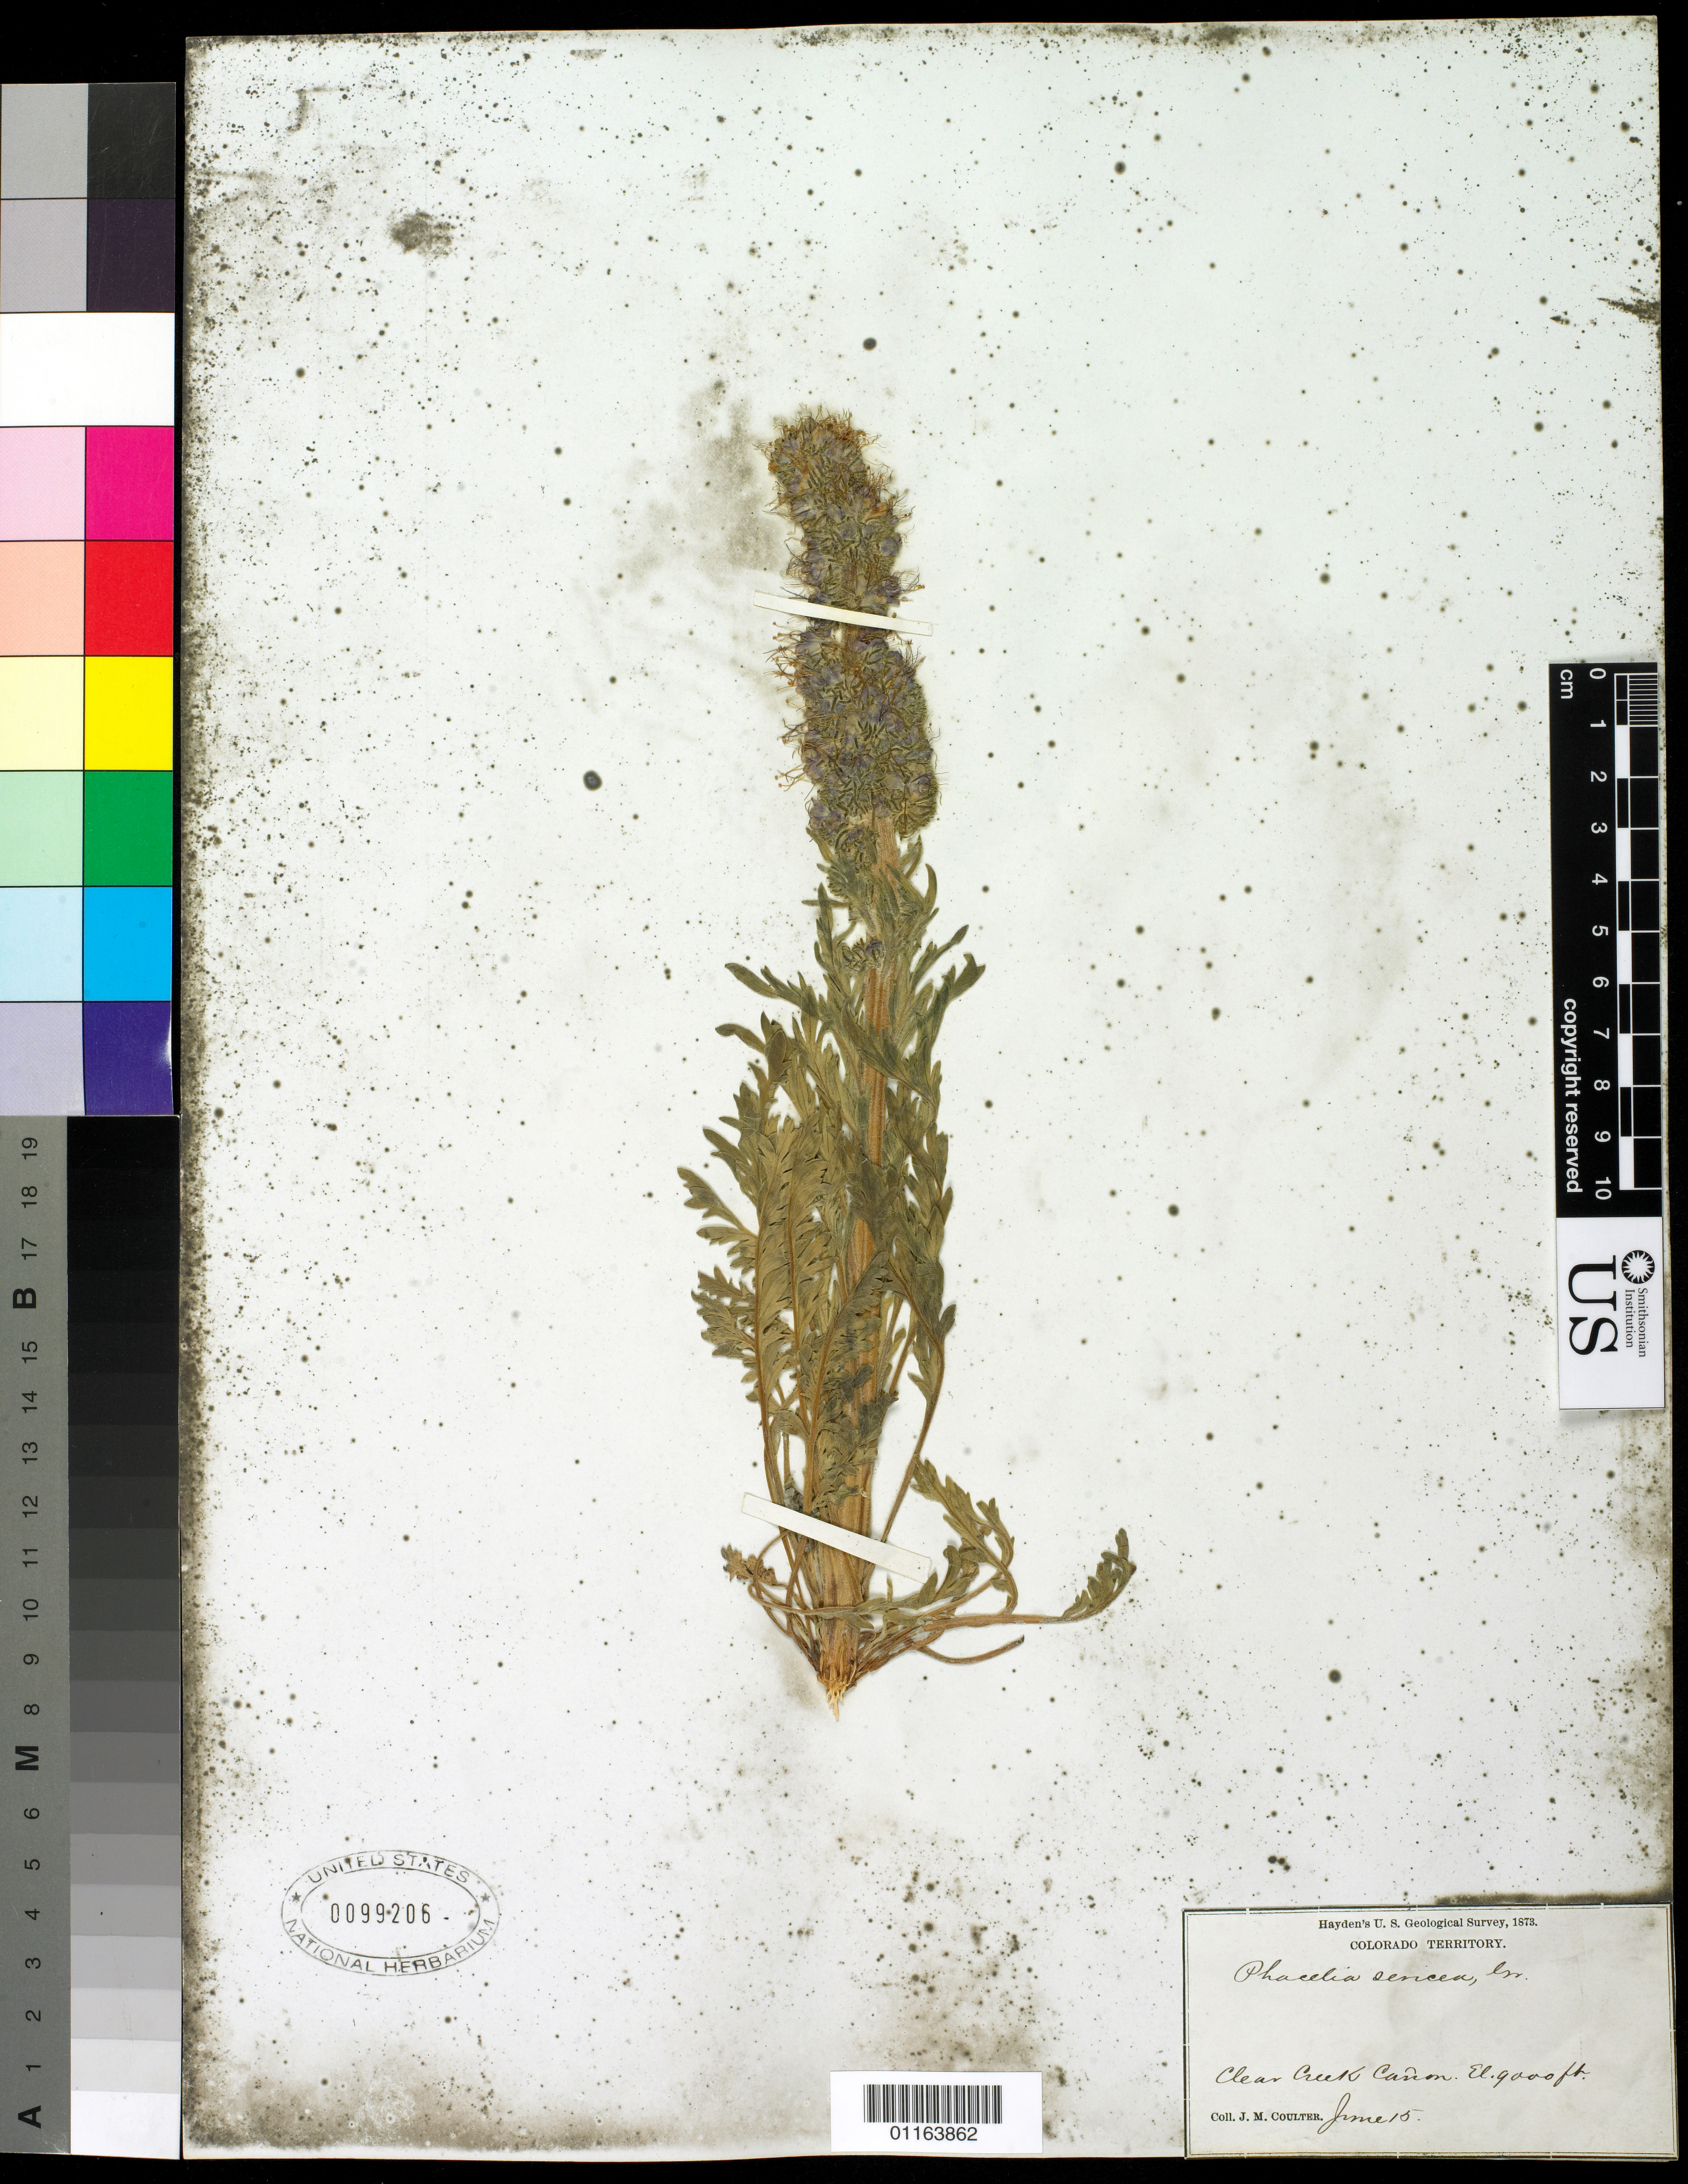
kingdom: Plantae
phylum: Tracheophyta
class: Magnoliopsida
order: Boraginales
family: Hydrophyllaceae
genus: Phacelia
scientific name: Phacelia sericea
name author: (Graham) A. Gray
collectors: J. M. Coulter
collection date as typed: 15 Jun 1873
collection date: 1873-06-15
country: United States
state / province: Colorado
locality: Clear Creek Canyon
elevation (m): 2743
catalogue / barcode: US 99206